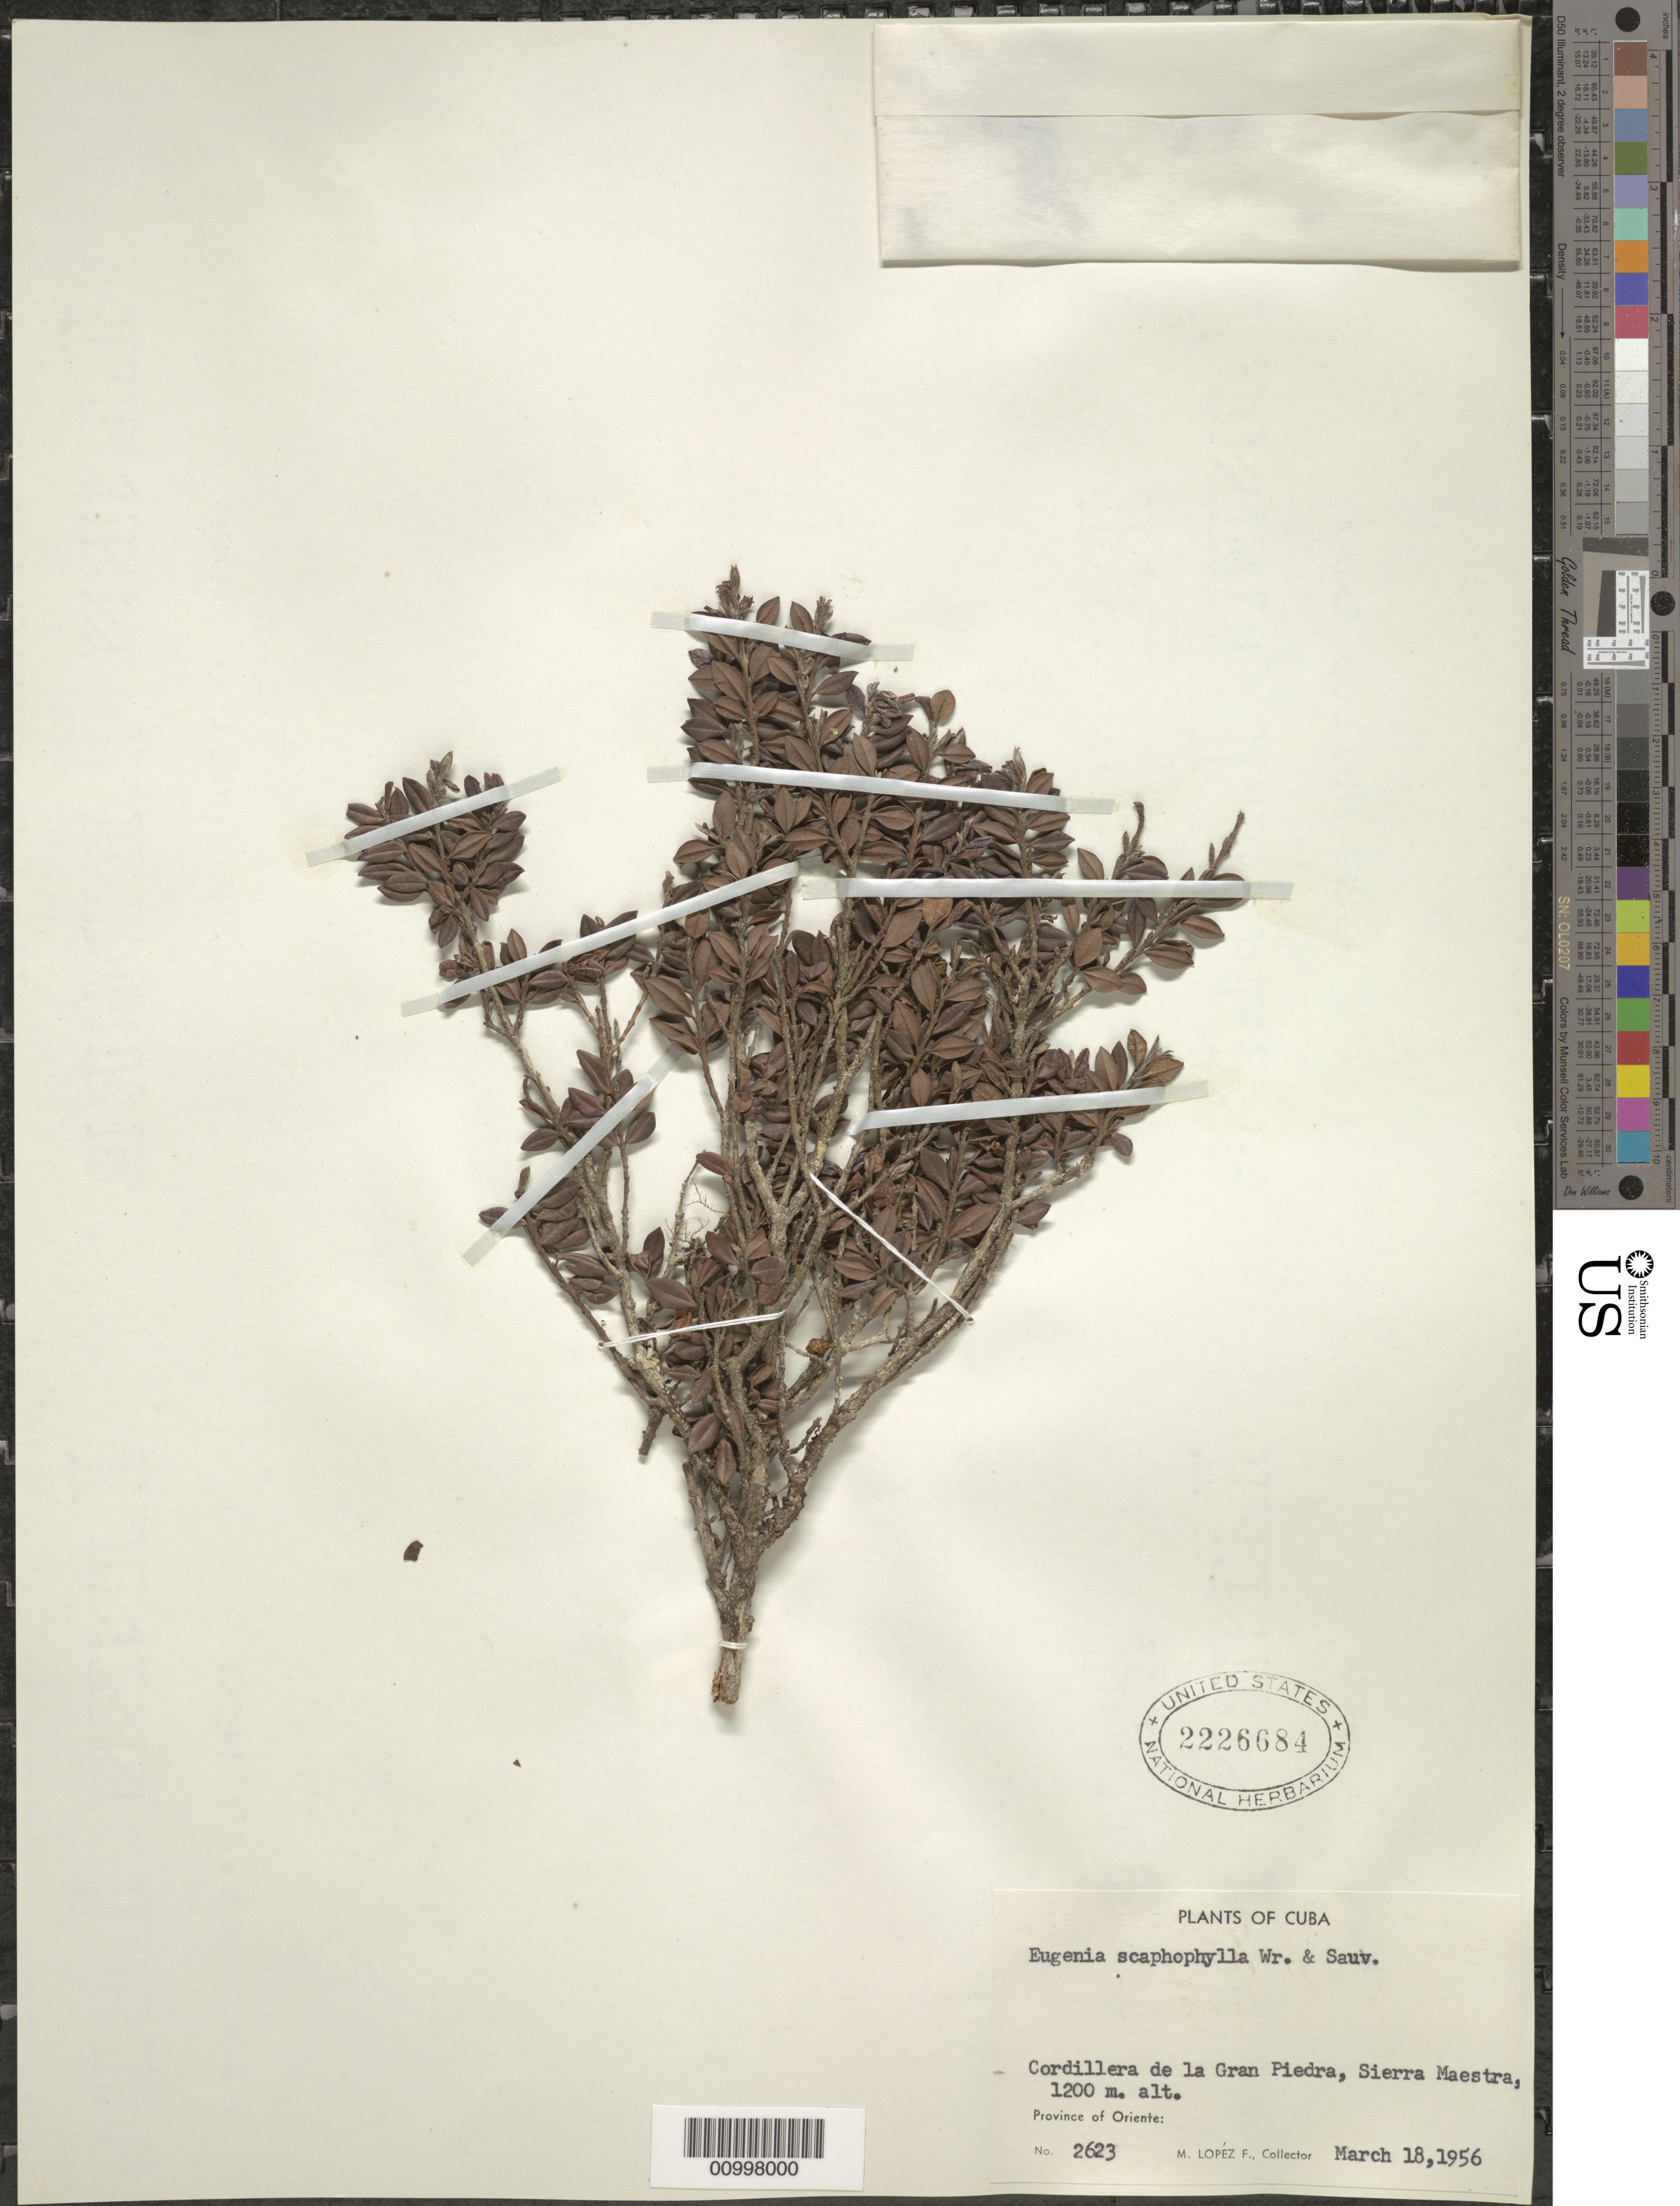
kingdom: Plantae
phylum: Tracheophyta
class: Magnoliopsida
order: Myrtales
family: Myrtaceae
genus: Eugenia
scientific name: Eugenia scaphephylla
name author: C. Wright in Sauvalle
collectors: M. López Figueiras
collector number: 2623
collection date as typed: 18 Mar 1956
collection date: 1956-03-18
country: Cuba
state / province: Oriente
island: Cuba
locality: Cordillera de la Gran Piedra, Sierra Maestra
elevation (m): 1200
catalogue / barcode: US 2226684